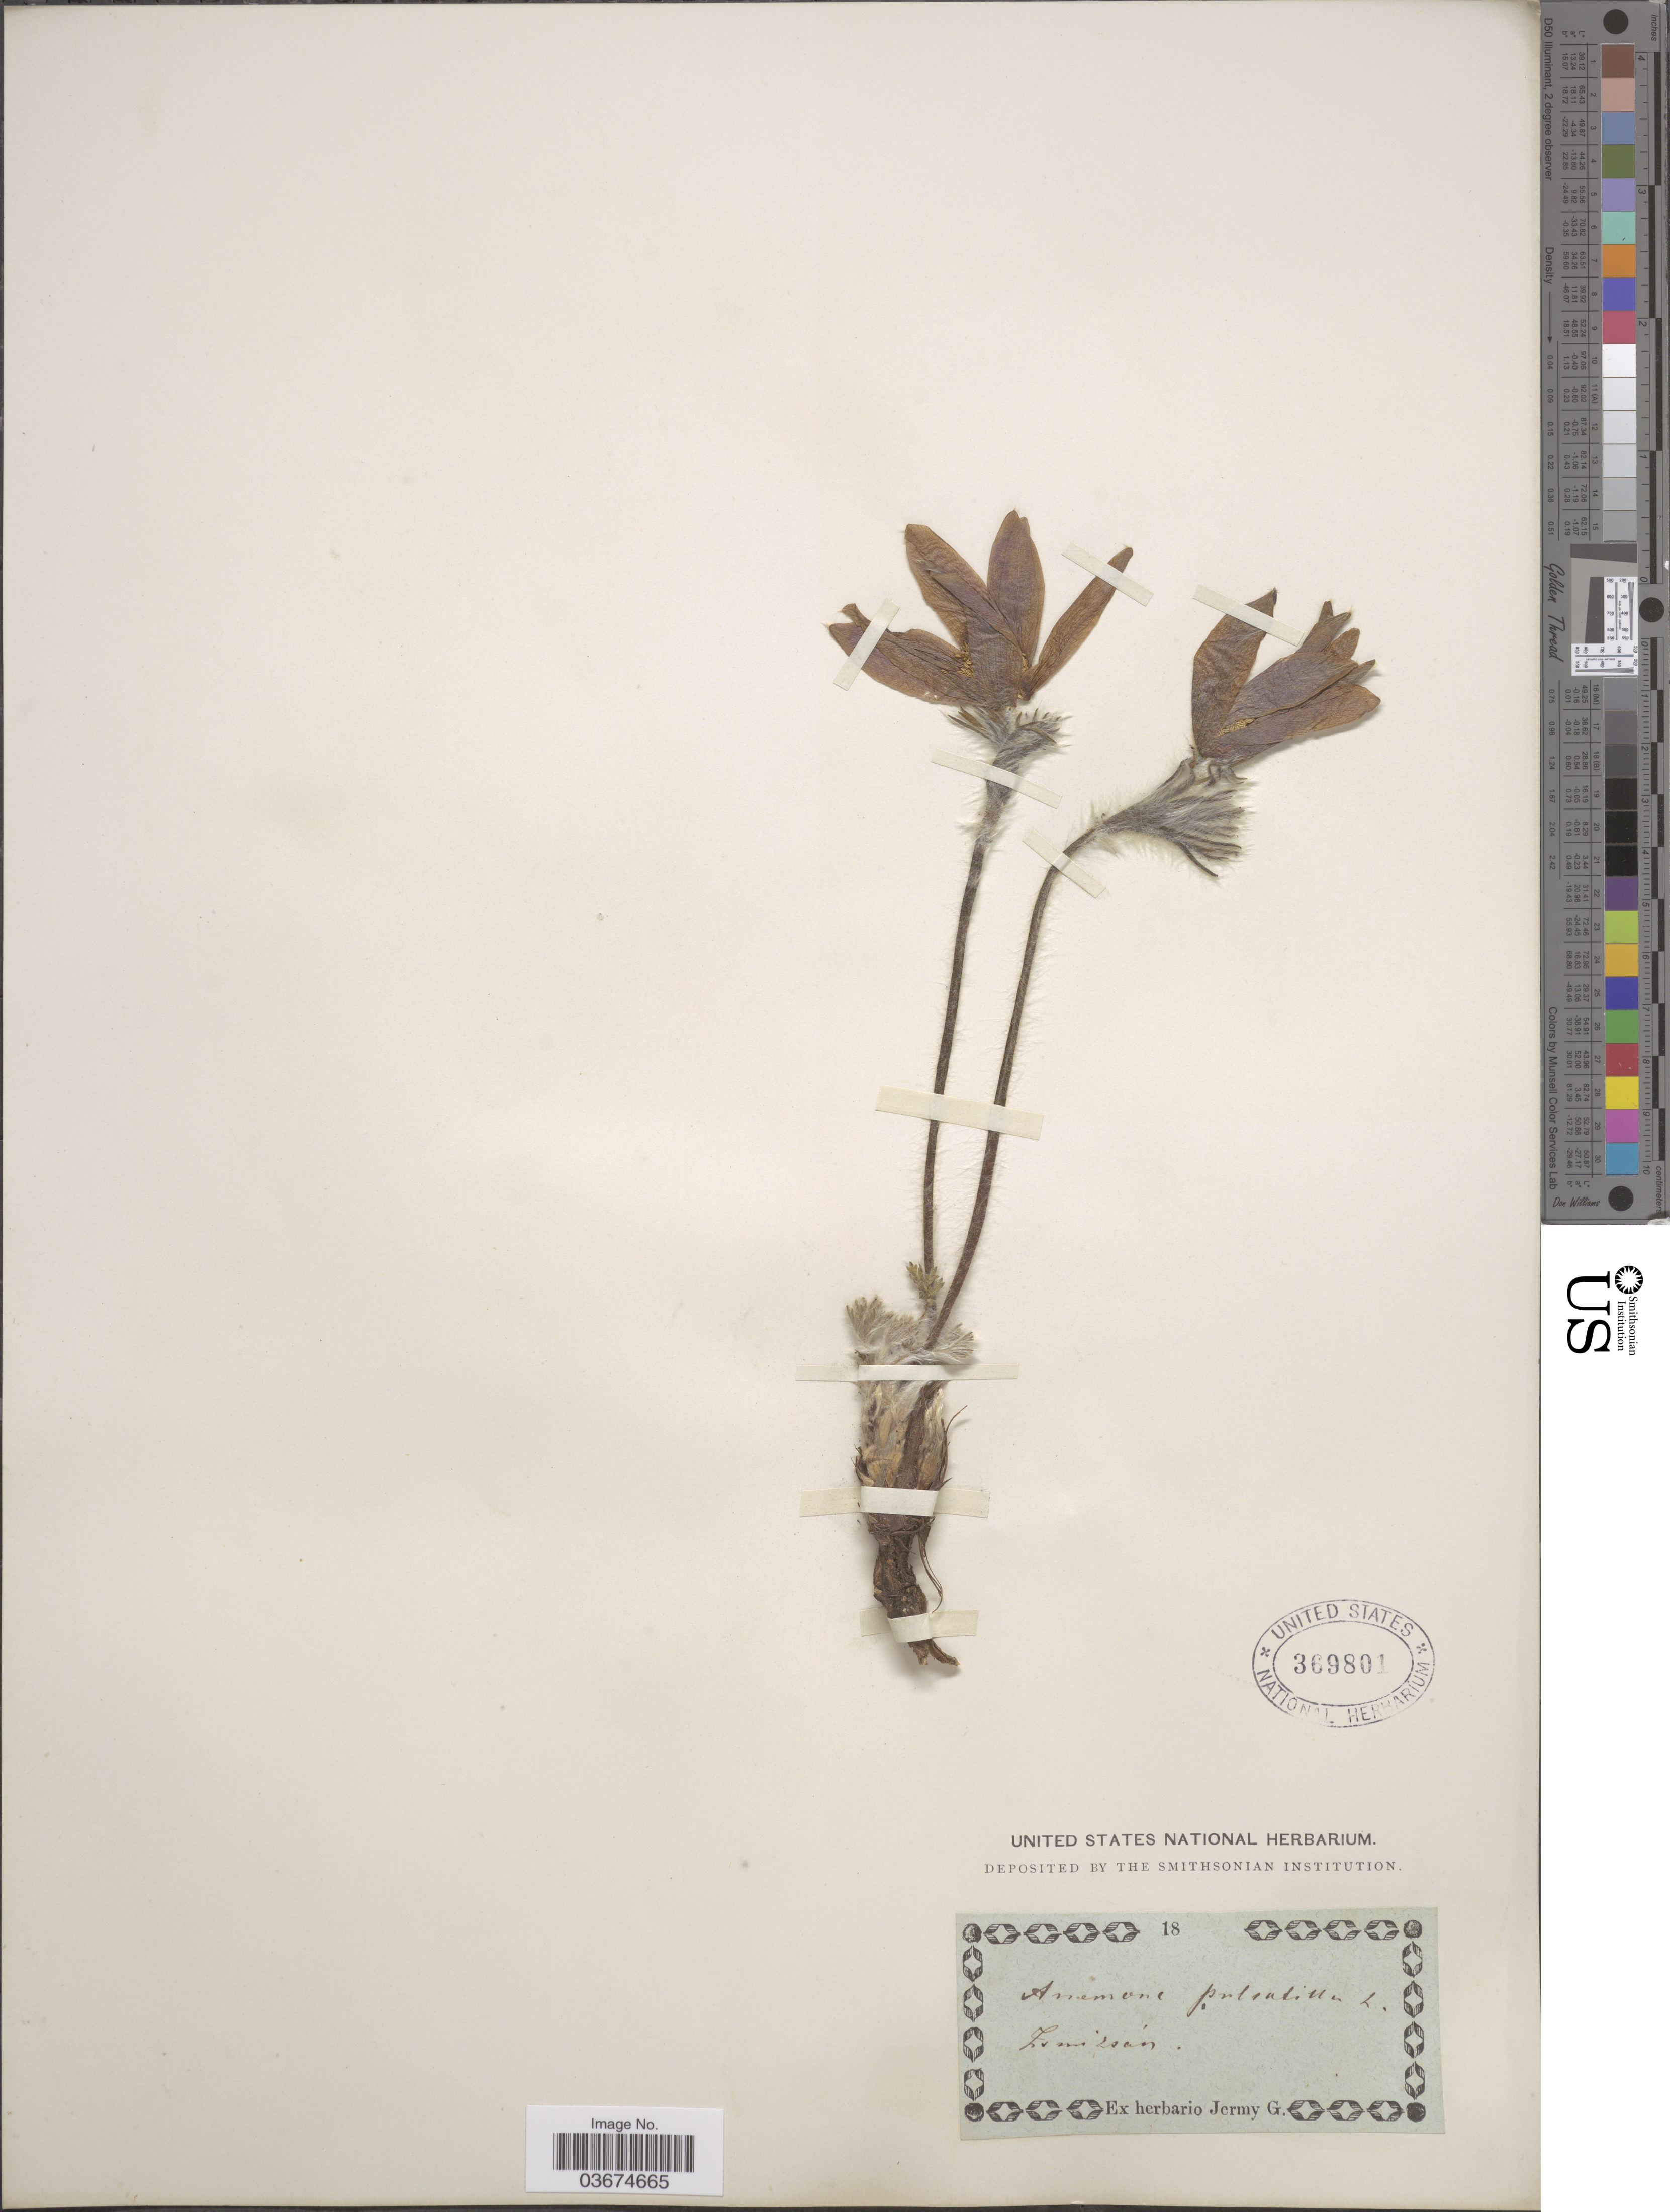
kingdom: Plantae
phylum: Tracheophyta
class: Magnoliopsida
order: Ranunculales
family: Ranunculaceae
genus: Pulsatilla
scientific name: Pulsatilla pulsatilla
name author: (L.) H. Karst.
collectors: ex herb. G. Jermy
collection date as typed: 18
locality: Zumilsan.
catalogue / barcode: US 369801